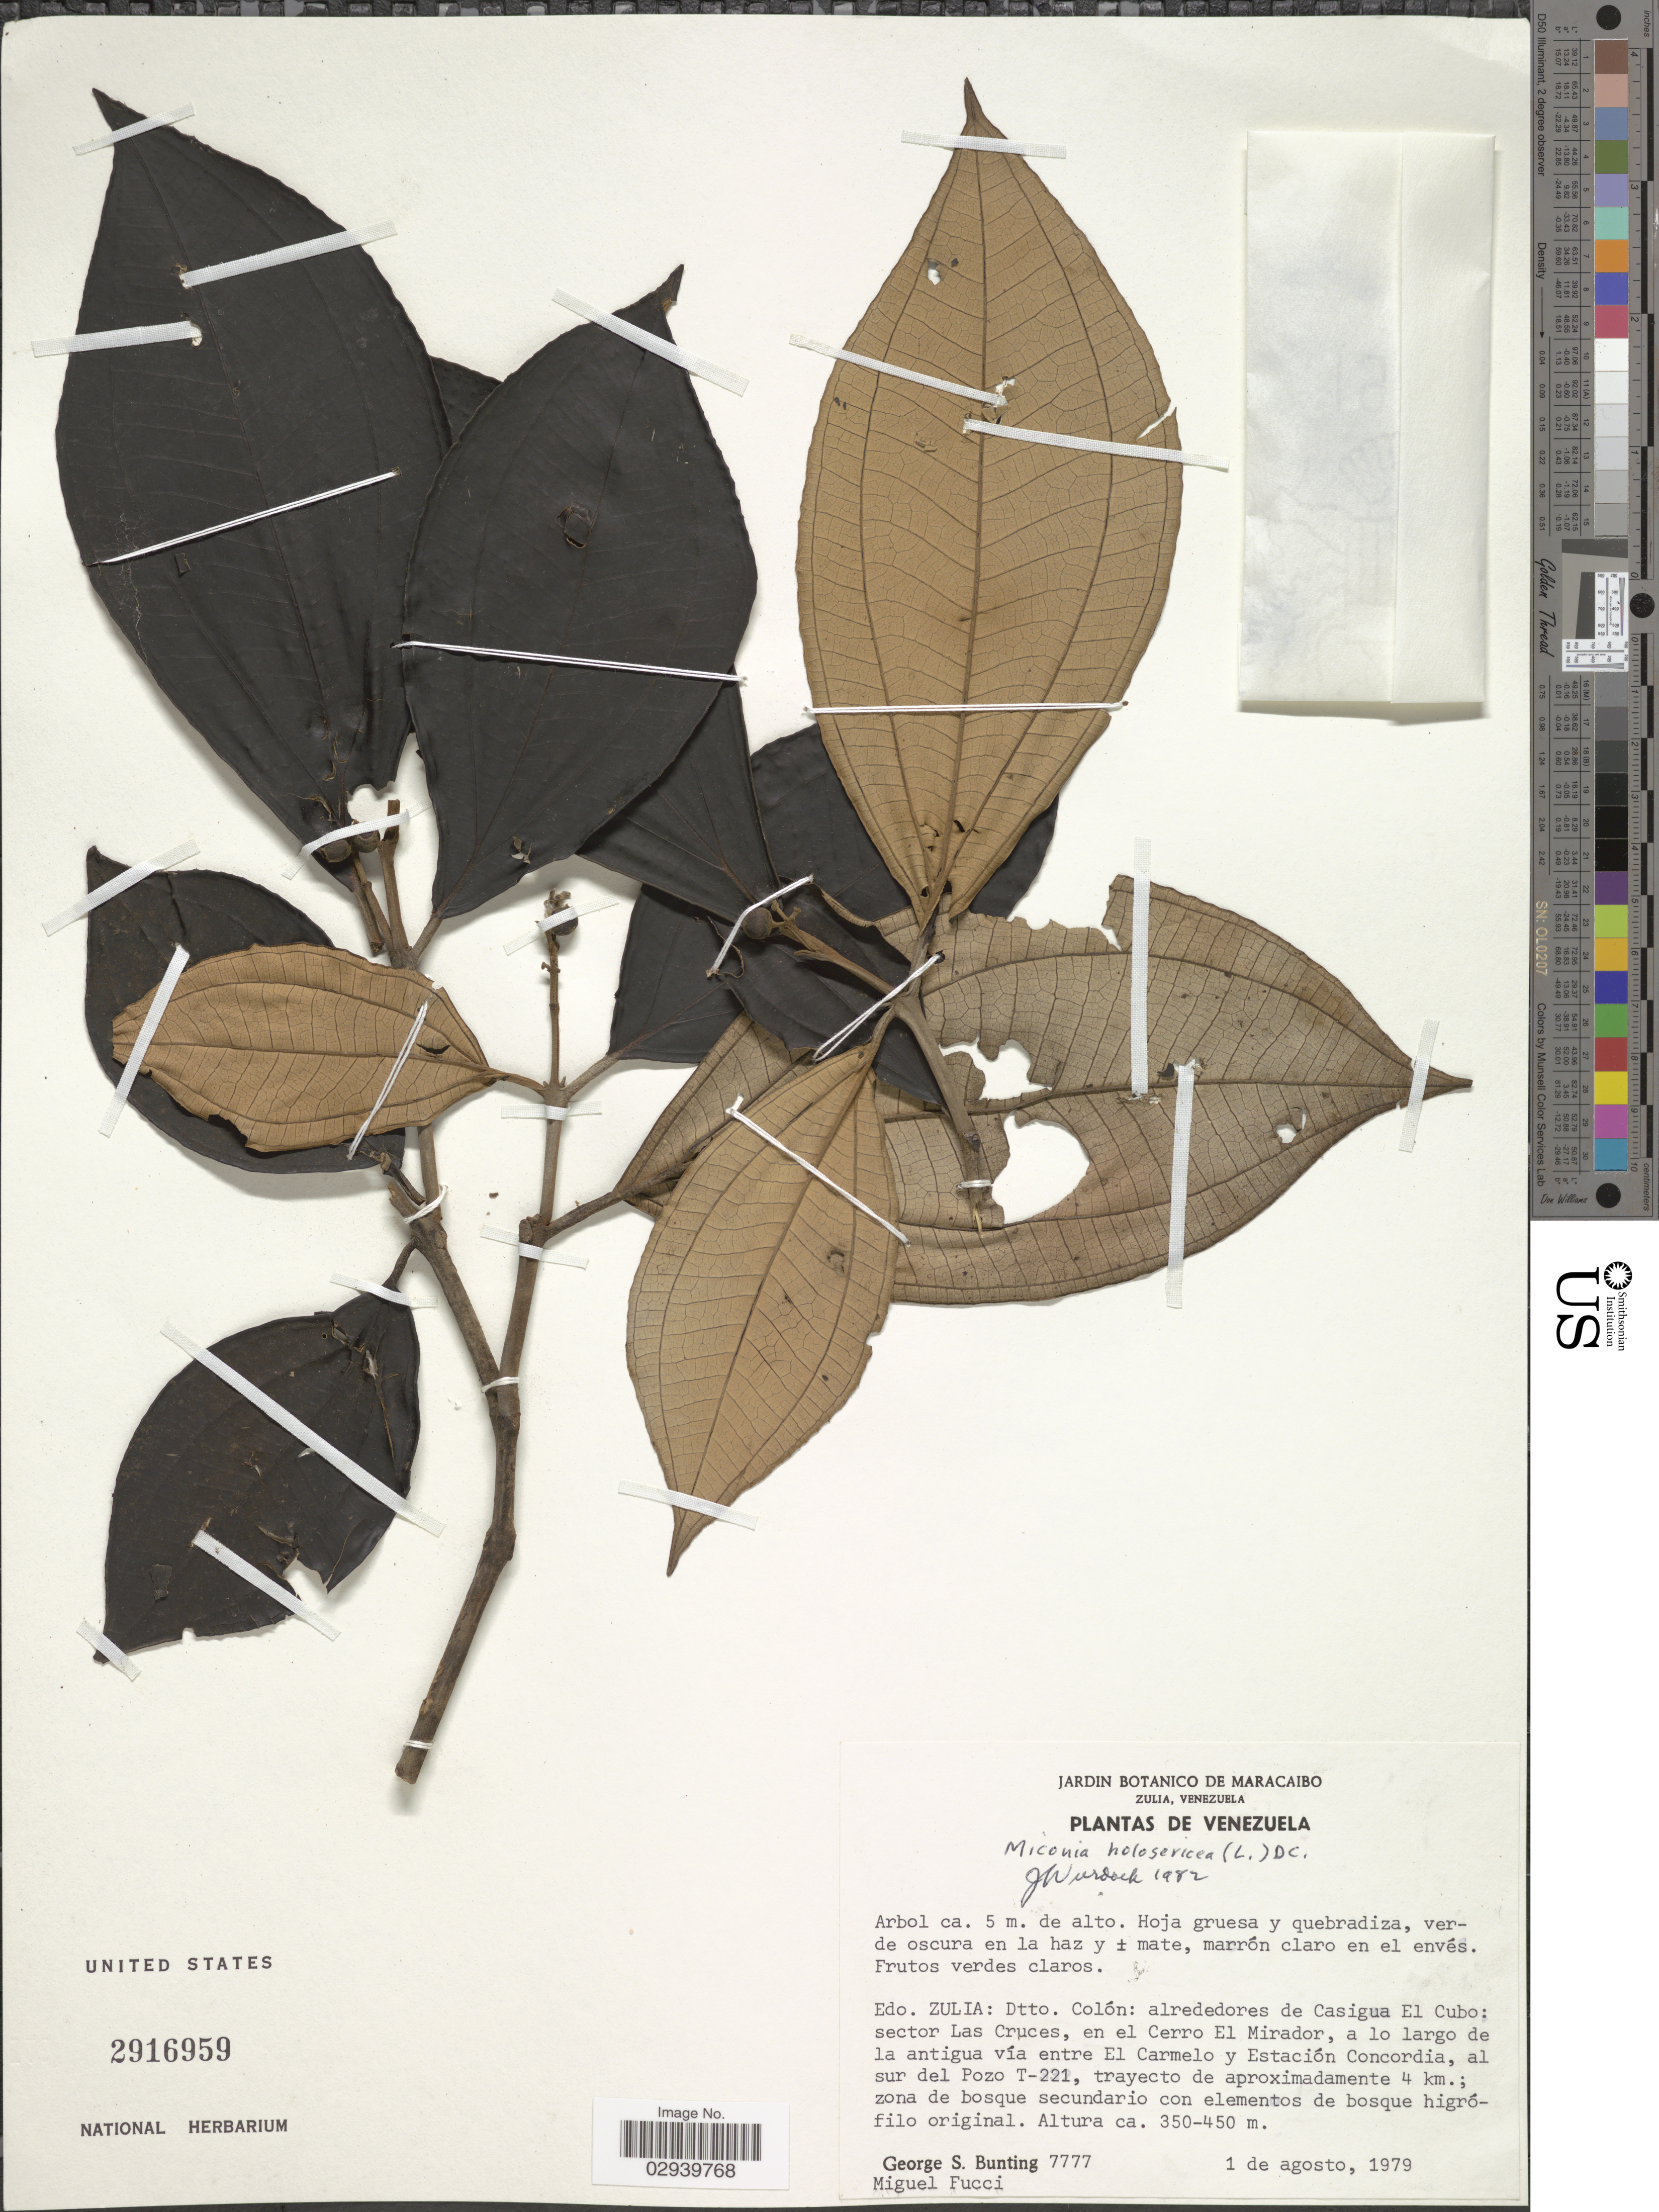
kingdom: Plantae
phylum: Tracheophyta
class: Magnoliopsida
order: Myrtales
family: Melastomataceae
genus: Miconia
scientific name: Miconia holosericea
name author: (L.) DC.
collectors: G. S. Bunting & M. Fucci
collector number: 7777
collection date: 1979-08-01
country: Venezuela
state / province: Zulia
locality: Edo. Zulia: Dtto. Colón: alrededores de Casigua El Cubo: sector Las Cruces, en el Cerro El Mirador, a lo largo de la antigua vía entre El Carmelo y Estación Concordia, al sur del Pozo T-221, trayecto de aproximadamente 4 km.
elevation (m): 350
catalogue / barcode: US 2916959